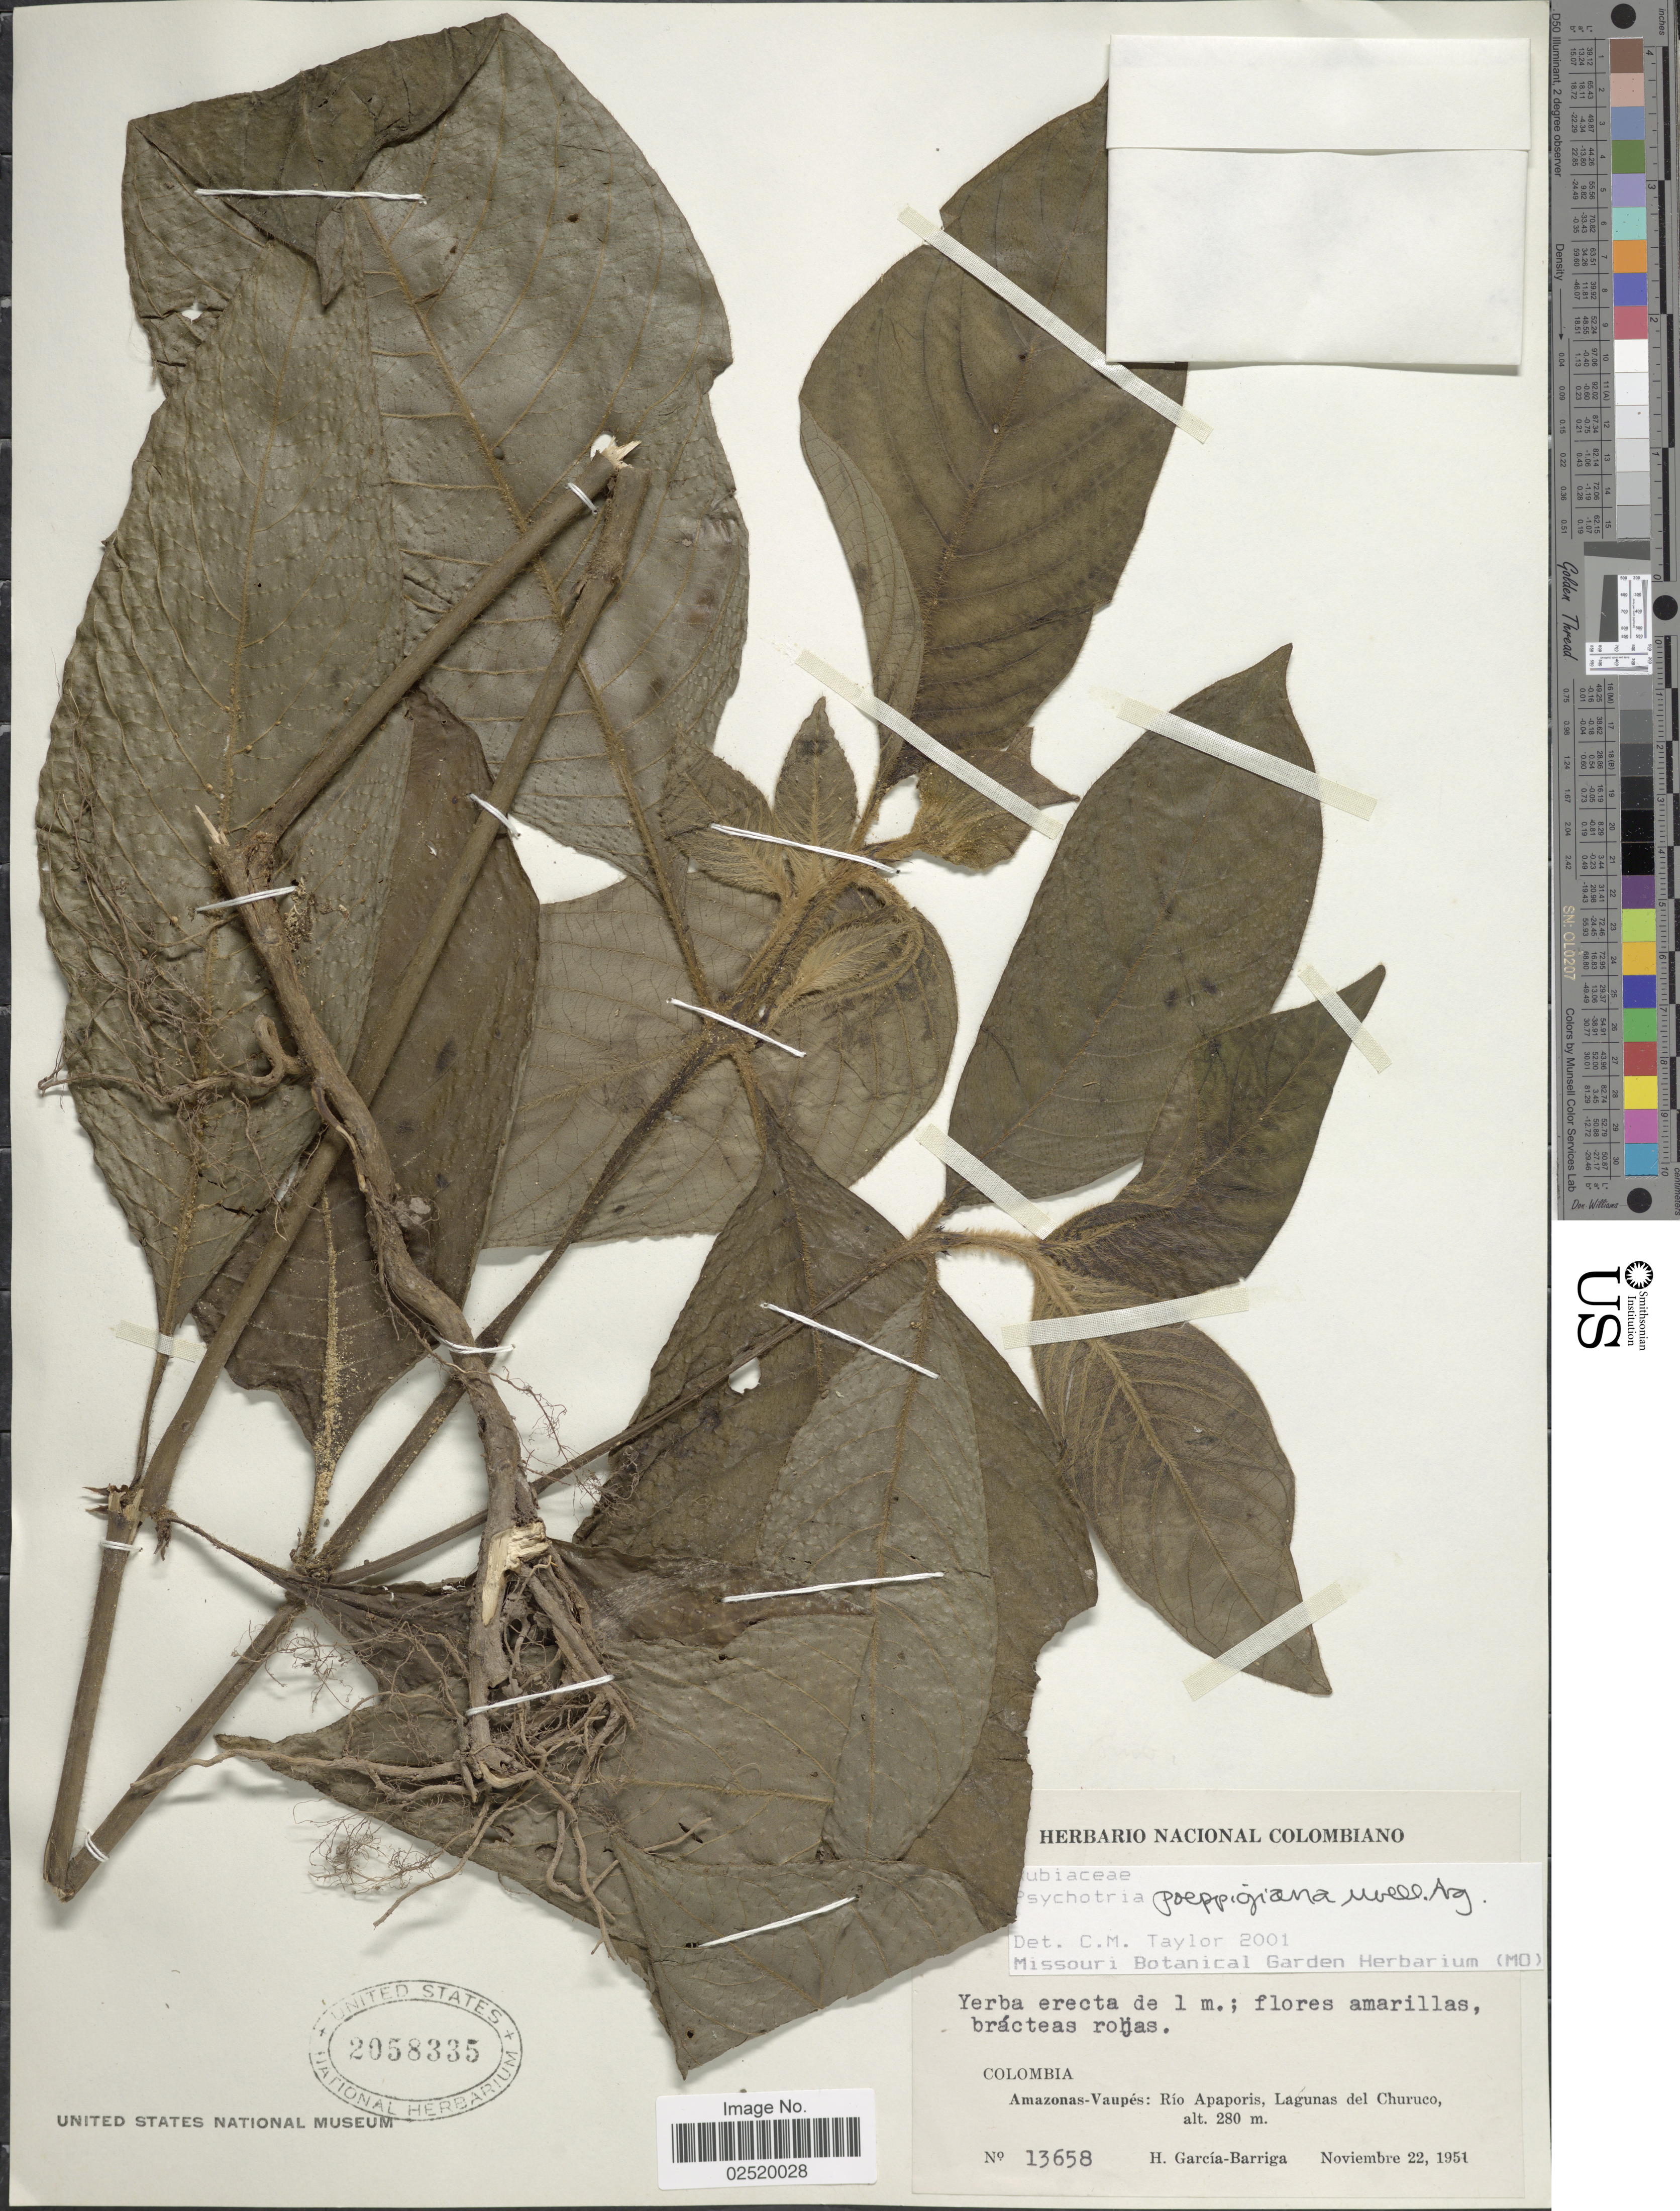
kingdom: Plantae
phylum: Tracheophyta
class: Magnoliopsida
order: Gentianales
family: Rubiaceae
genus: Psychotria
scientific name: Psychotria poeppigiana subsp. poeppigiana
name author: Müll. Arg.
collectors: H. García Barriga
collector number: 13658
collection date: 1951-11-22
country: Venezuela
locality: Amazonas-Vaupes: Rio Apapporis, Lagunas del Churuco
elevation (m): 280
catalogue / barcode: US 2058335